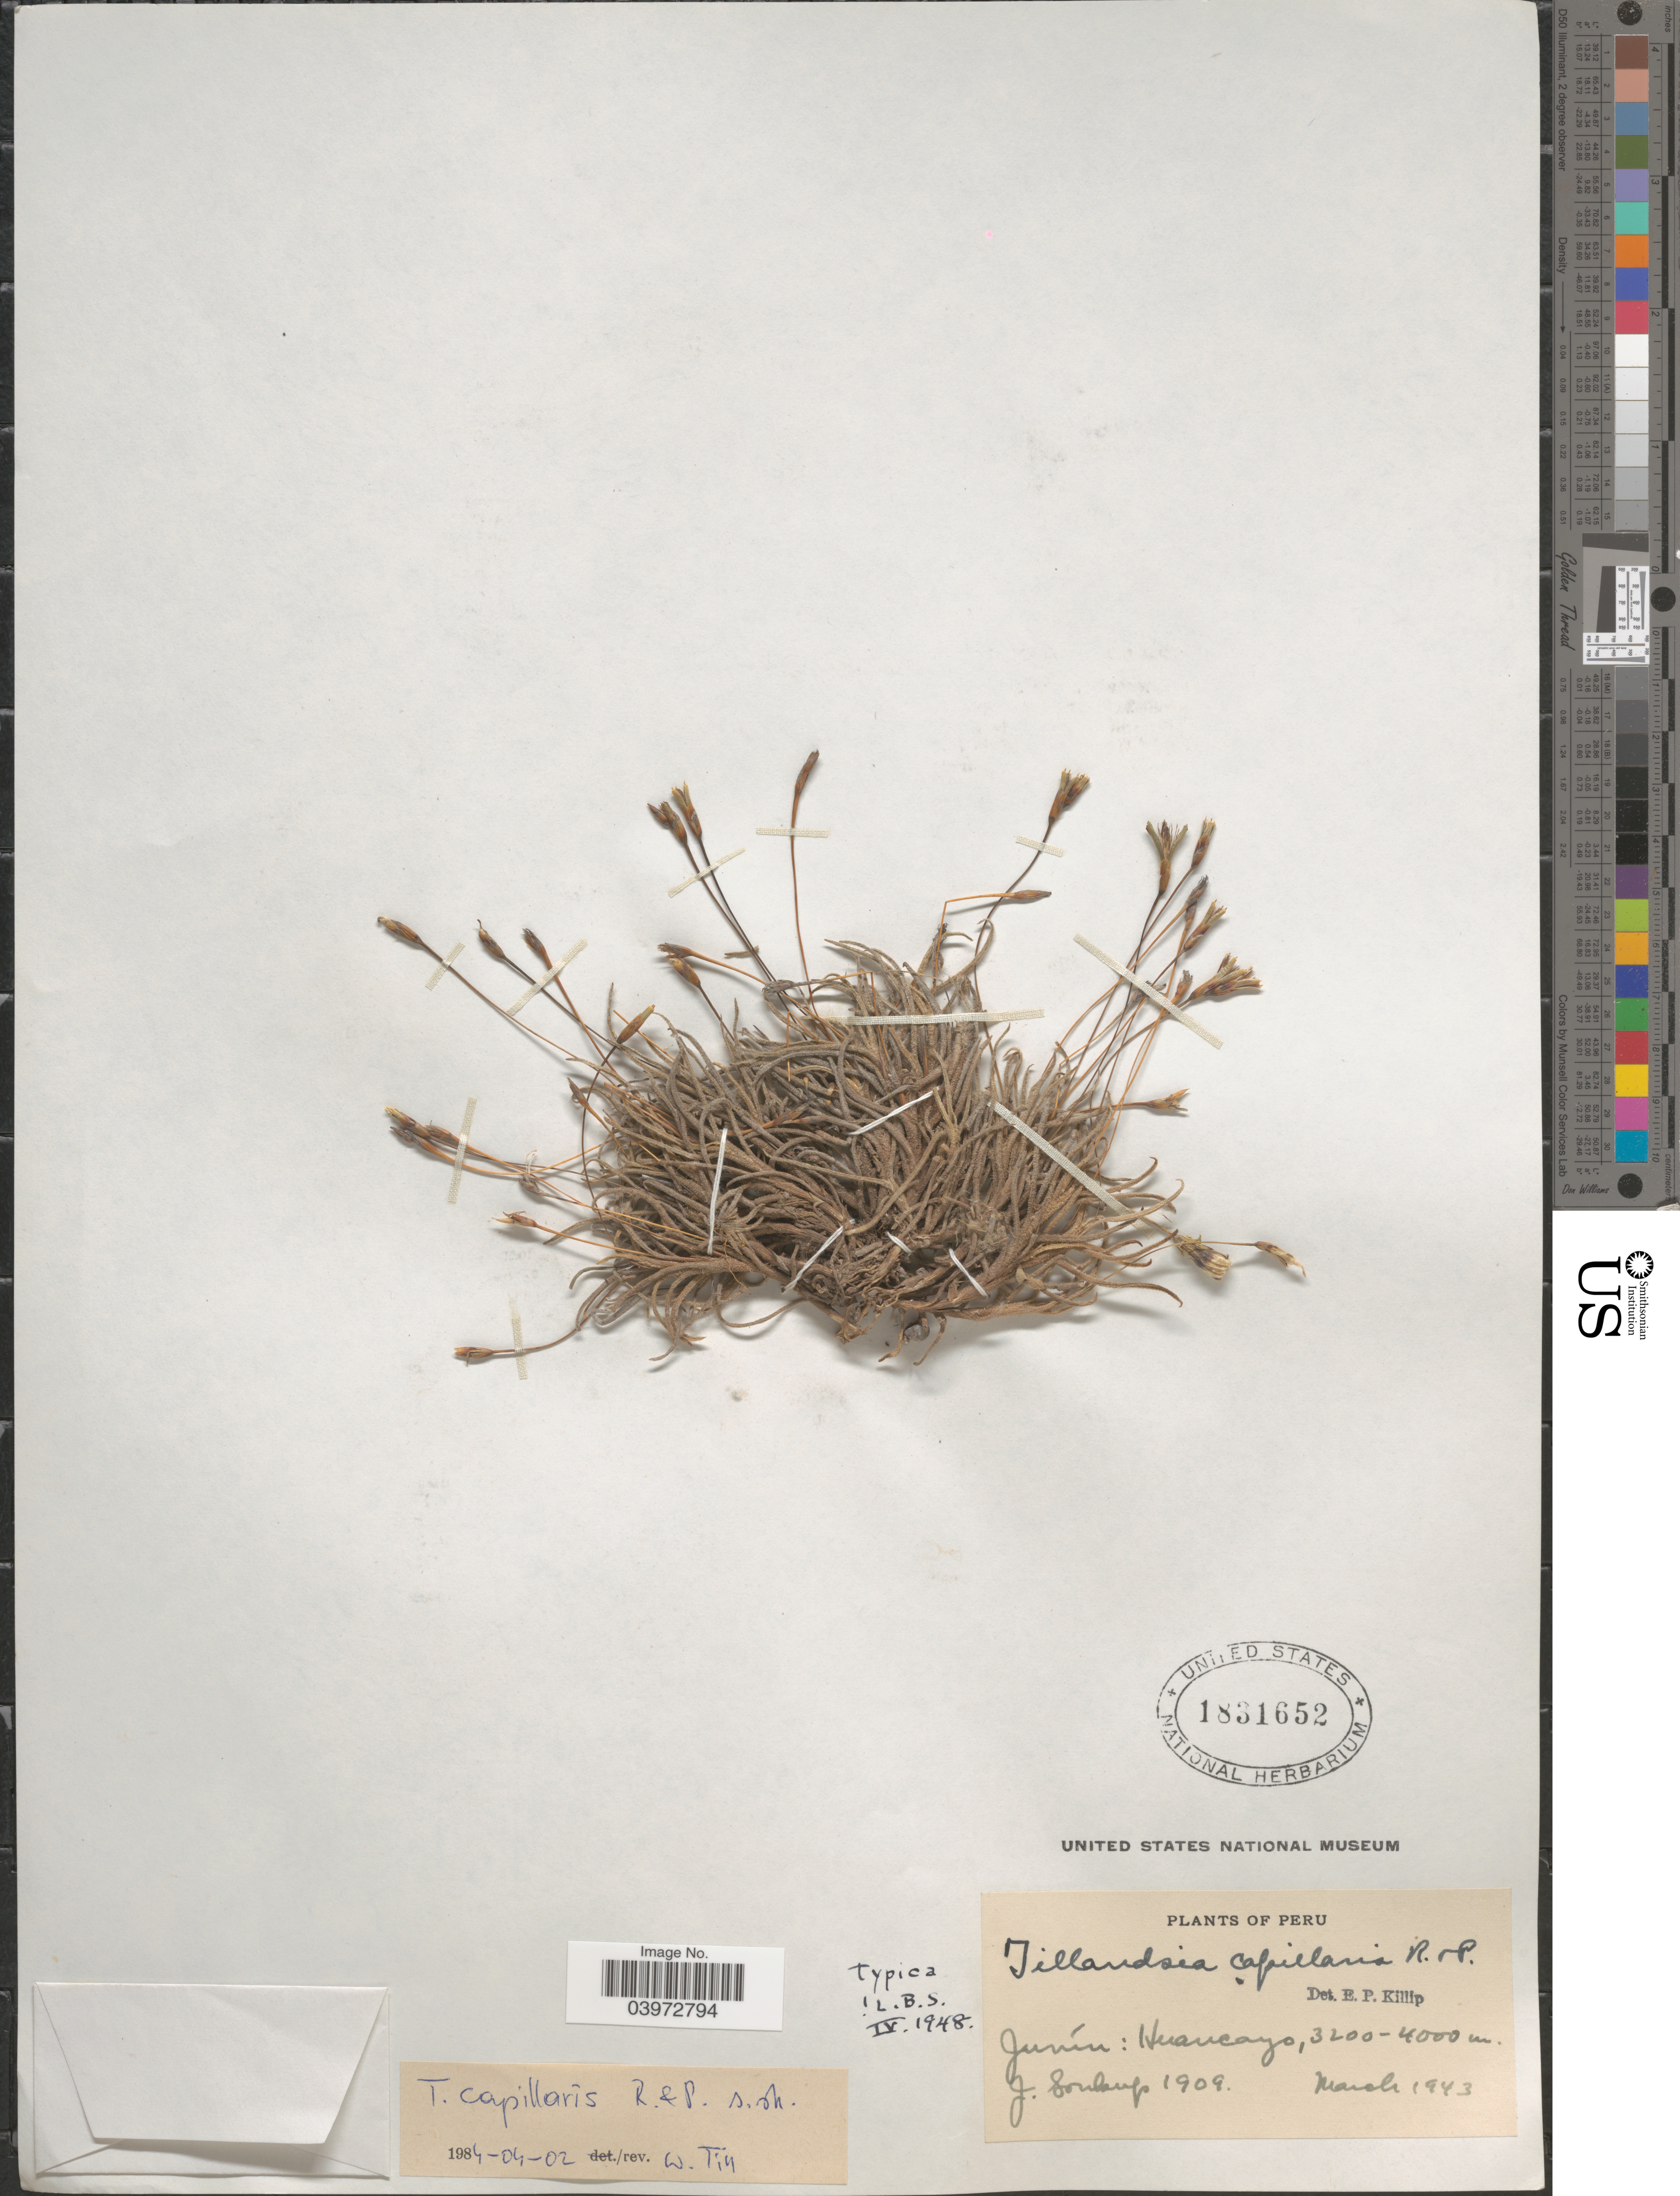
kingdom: Plantae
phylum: Tracheophyta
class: Liliopsida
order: Poales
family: Bromeliaceae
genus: Tillandsia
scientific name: Tillandsia capillaris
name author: Ruiz & Pav.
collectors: J. Soukup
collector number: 1909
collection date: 1943-03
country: Peru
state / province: Junín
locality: Huancayo.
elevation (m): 3200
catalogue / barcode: US 1831652